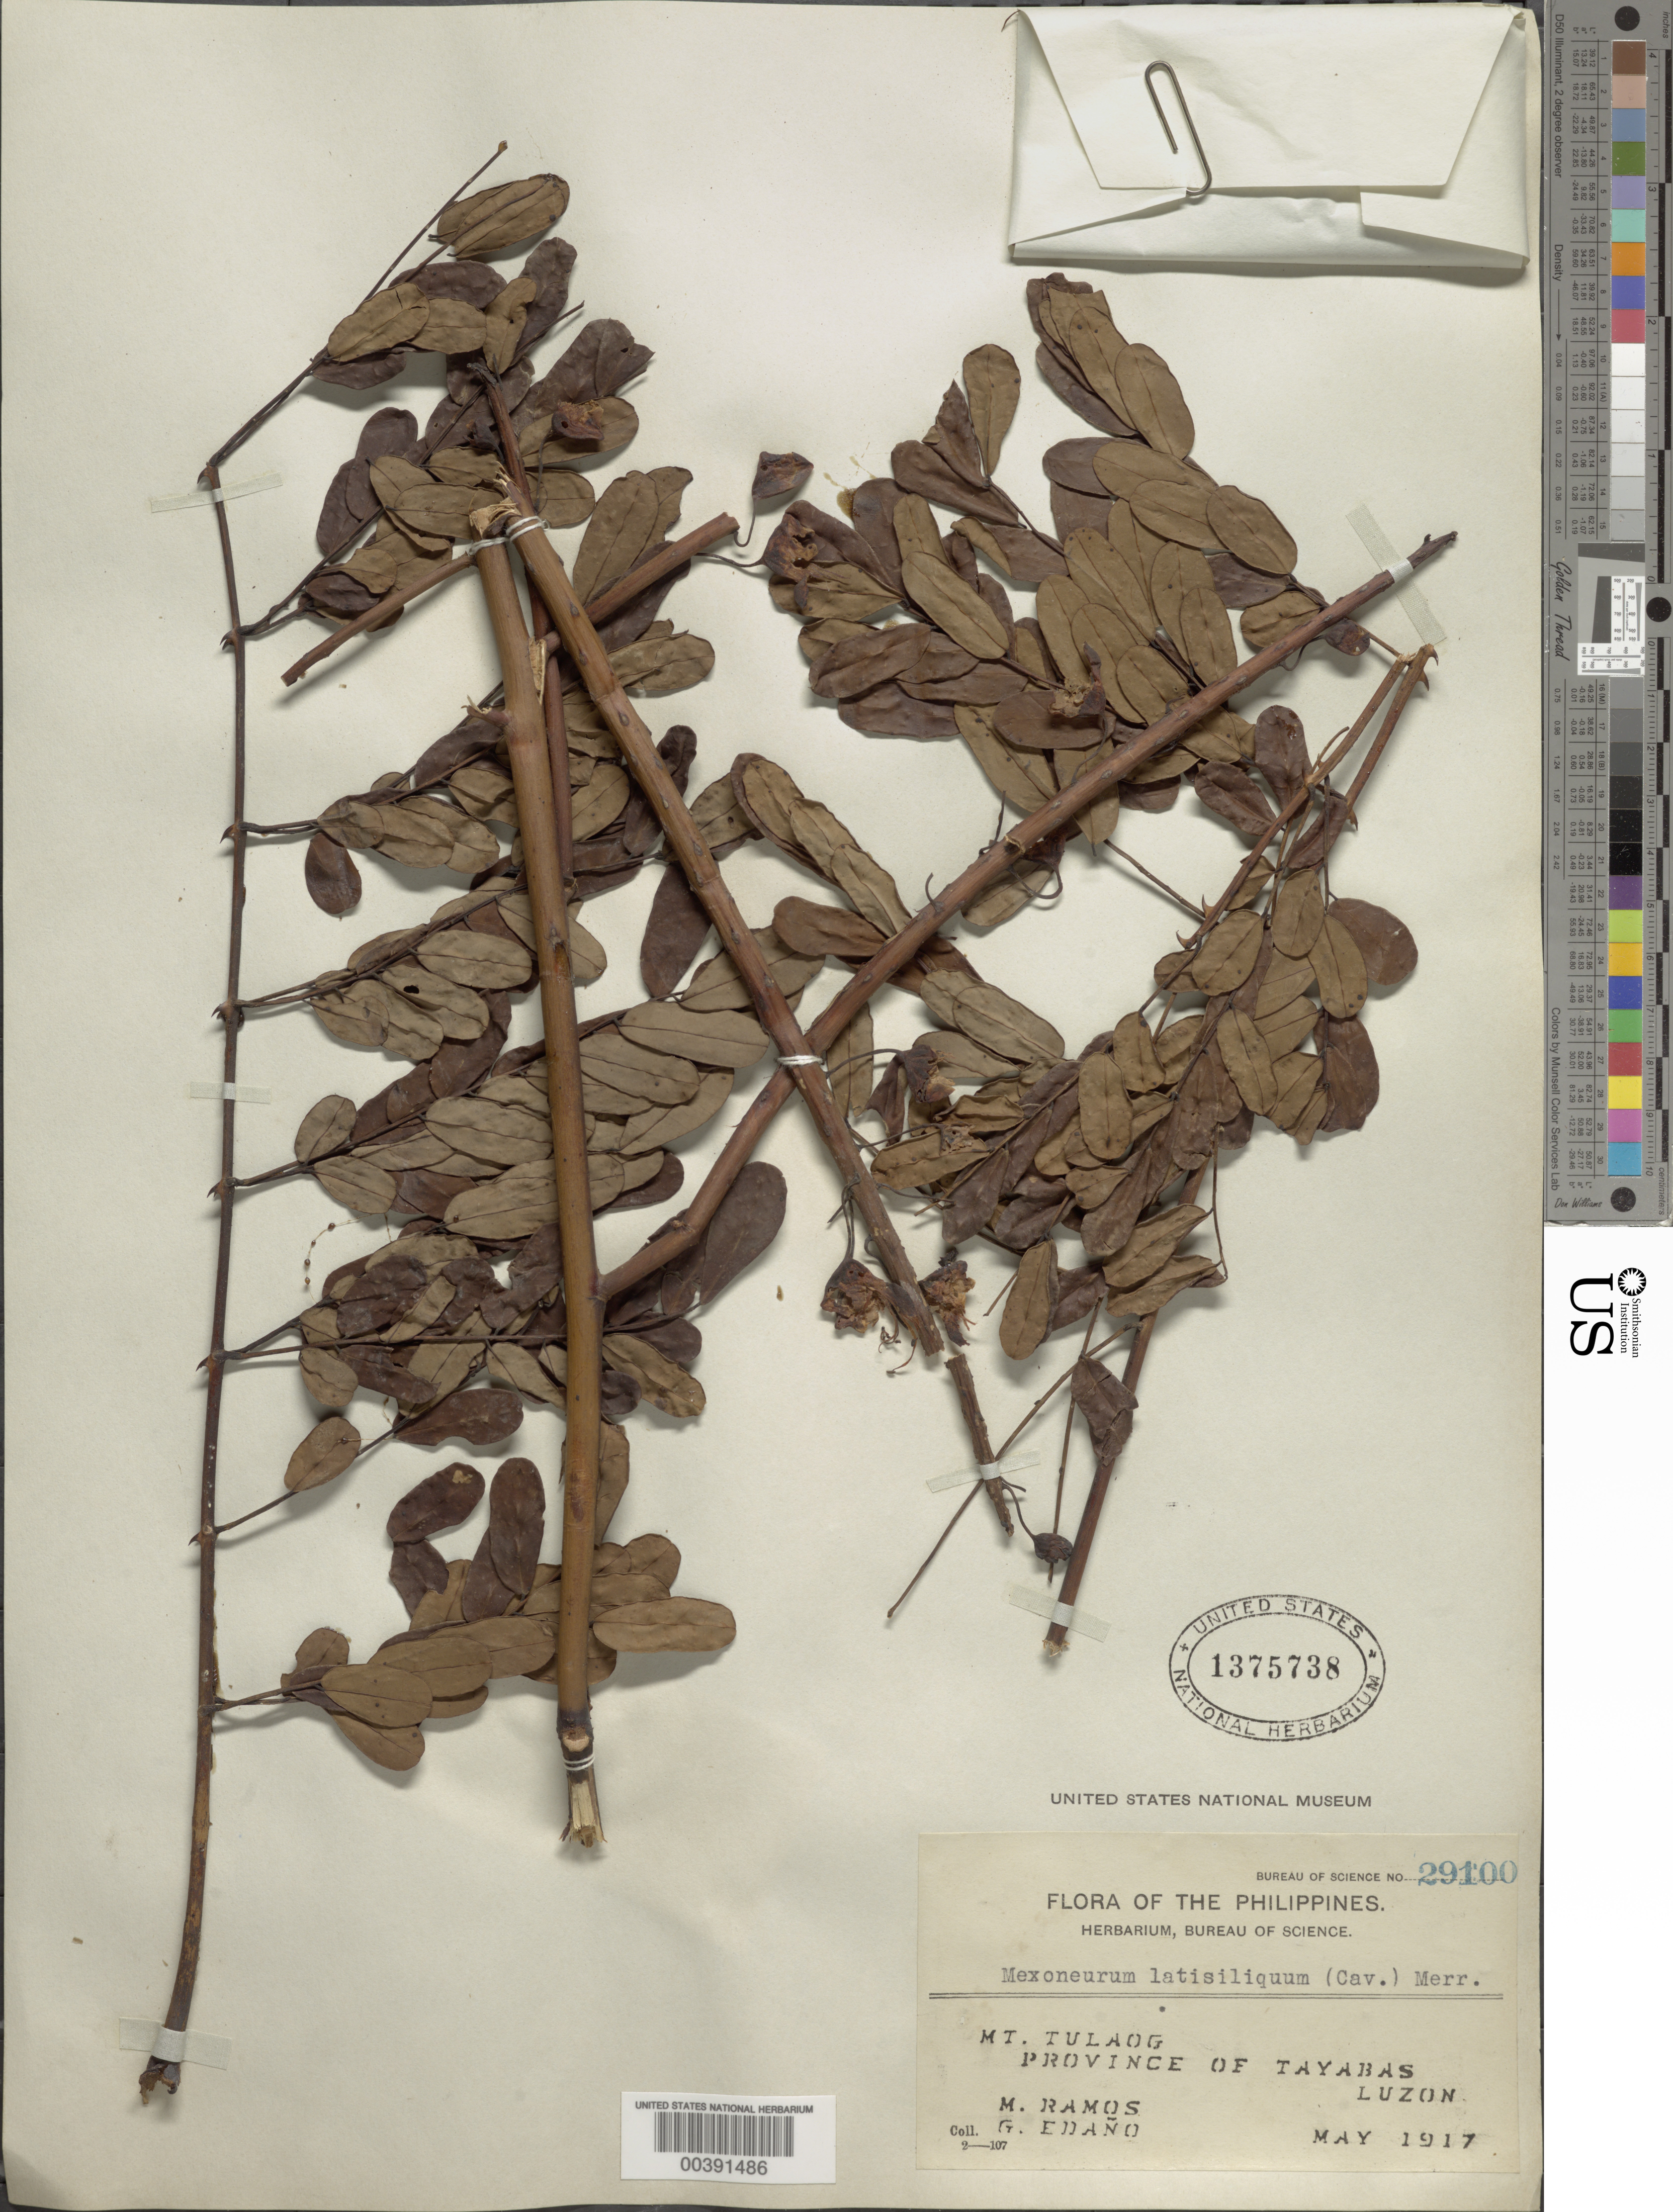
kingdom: Plantae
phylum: Tracheophyta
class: Magnoliopsida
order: Fabales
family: Fabaceae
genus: Mezoneuron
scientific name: Mezoneuron latisiliquum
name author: (Cav.) Merr.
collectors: M. Ramos & G. E. Edaño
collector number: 29100 Bur. Sci.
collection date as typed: May 1917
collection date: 1917-05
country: Philippines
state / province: Calabarzon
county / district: Quezon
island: Luzon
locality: Mt. tulaog, tayabas prov. [= quezon province]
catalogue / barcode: US 1375738